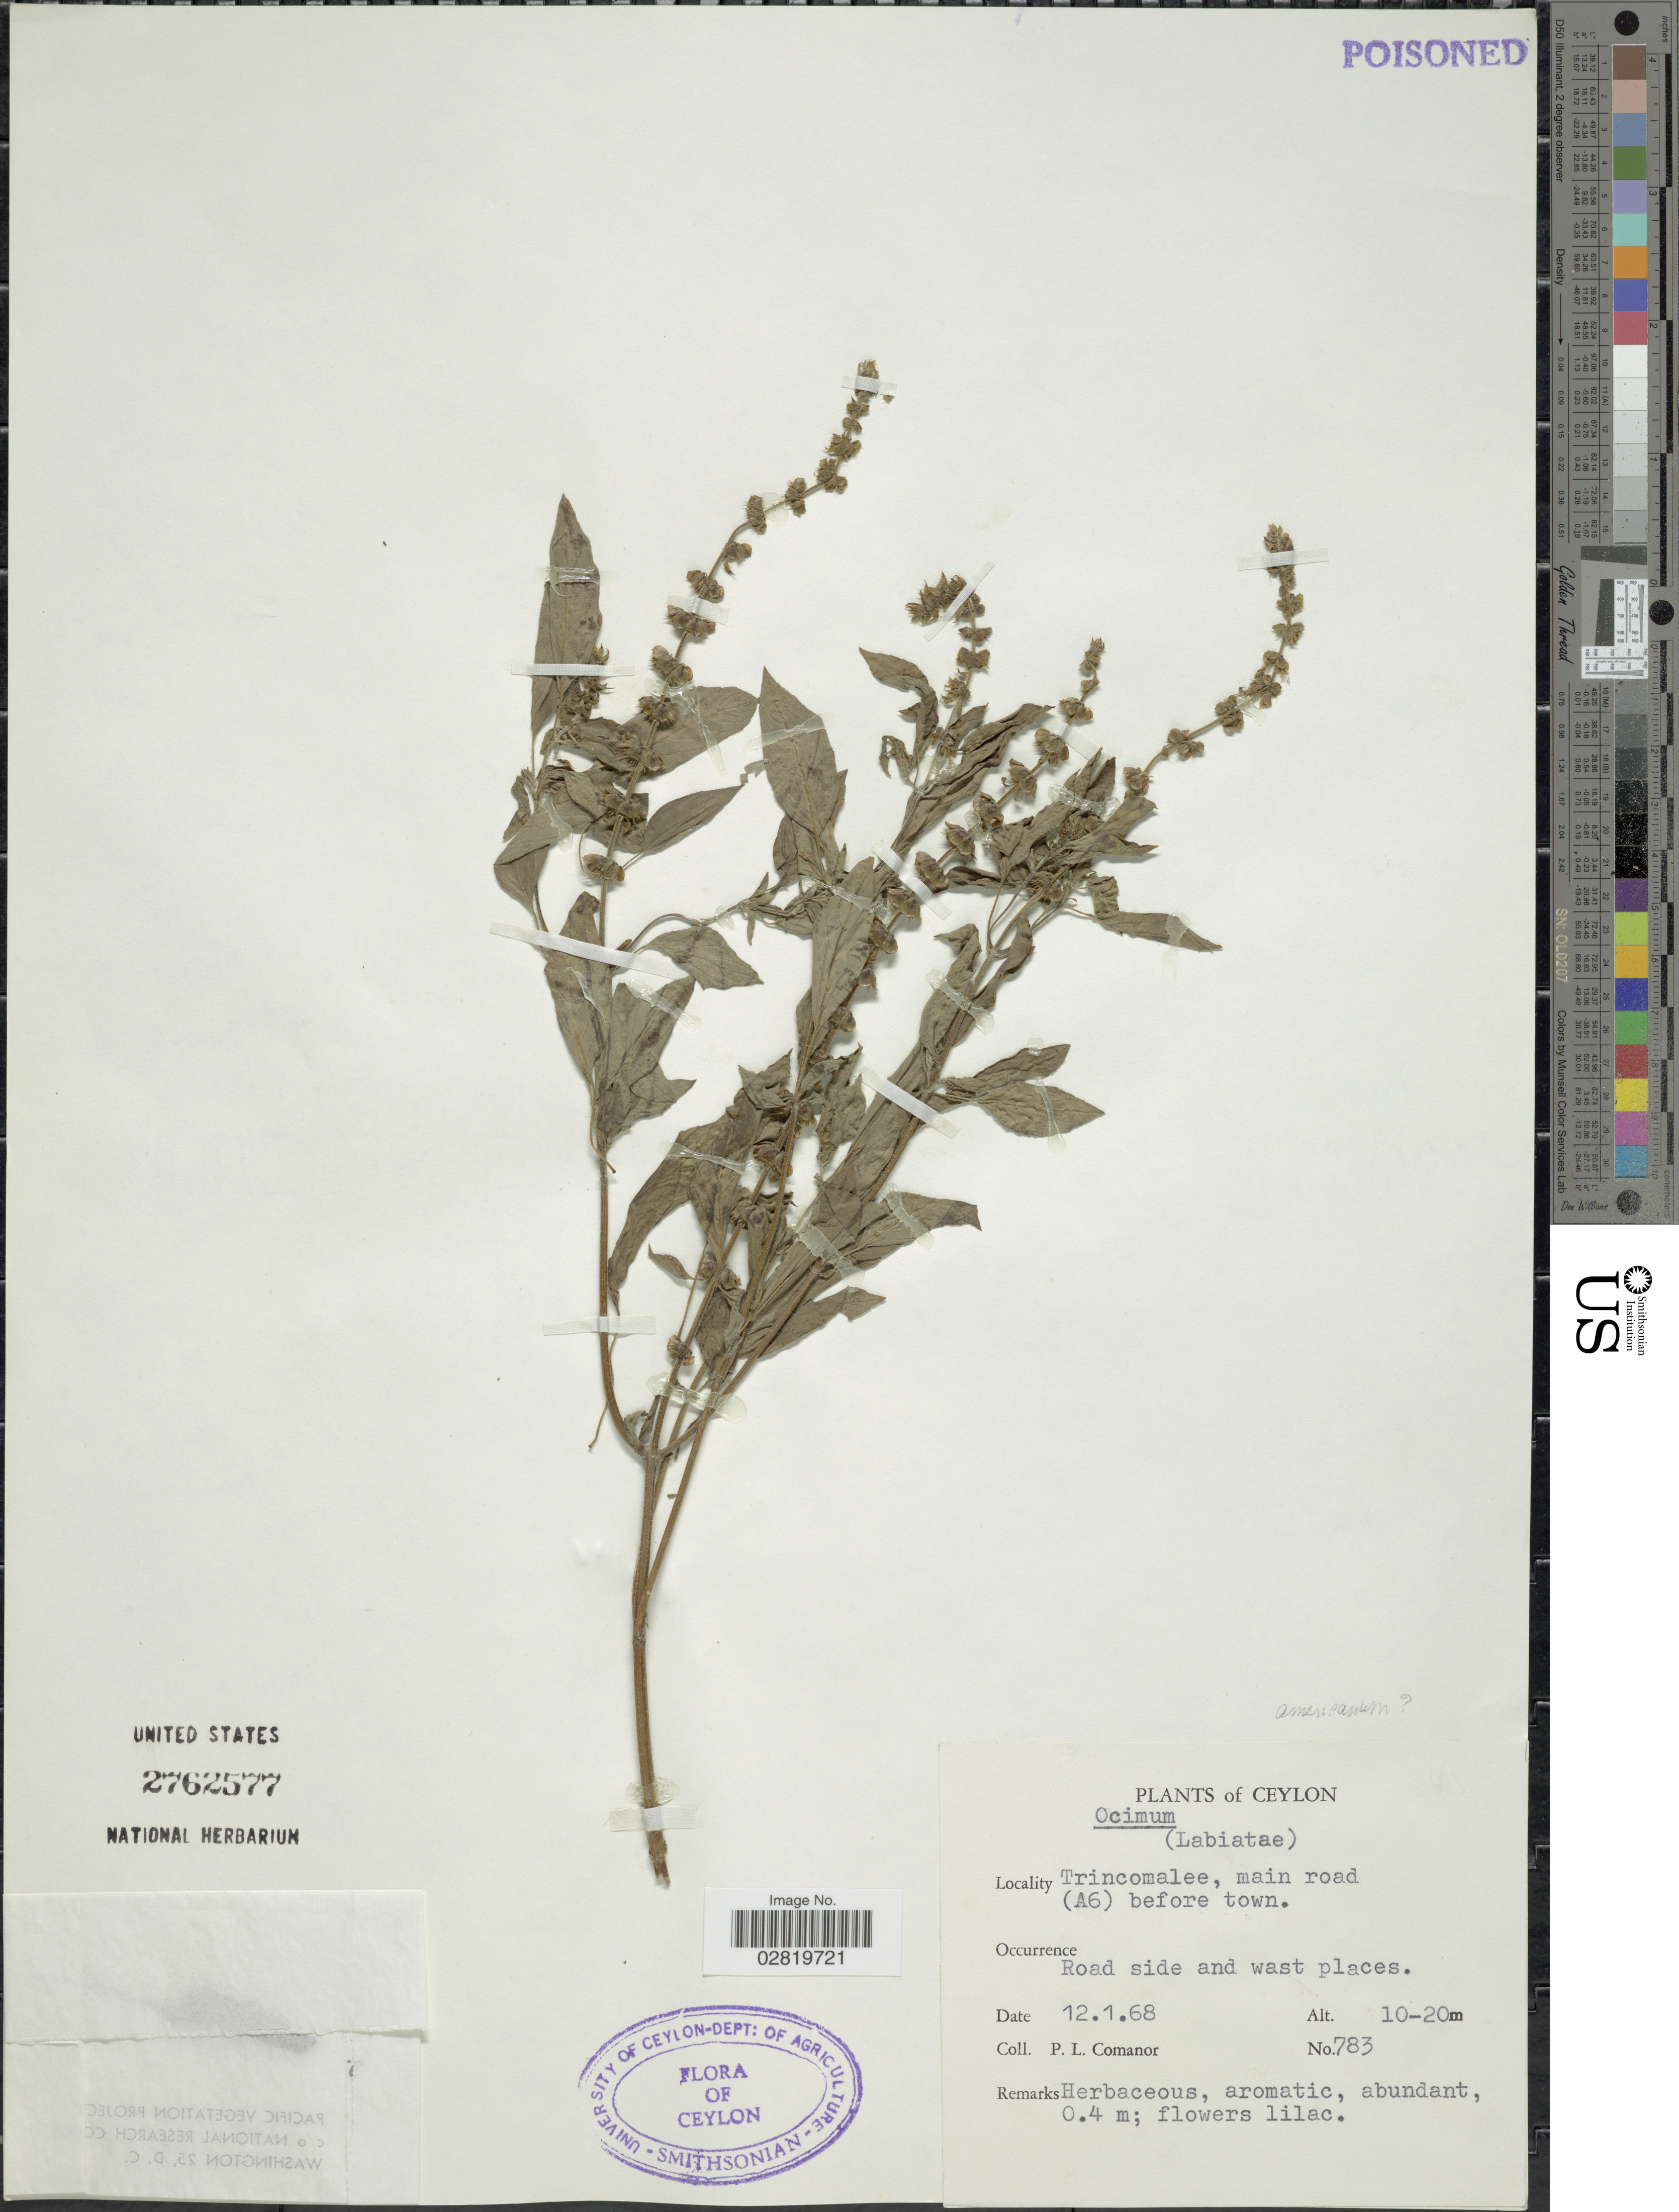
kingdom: Plantae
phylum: Tracheophyta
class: Magnoliopsida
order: Lamiales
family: Lamiaceae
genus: Ocimum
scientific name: Ocimum americanum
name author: L.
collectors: P. Comanor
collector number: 783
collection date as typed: Transcribed d/m/y: 12/1/68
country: Sri Lanka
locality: Ceylon, Trincomalee, main road (A6) before town.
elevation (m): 10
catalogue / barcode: US 2762577